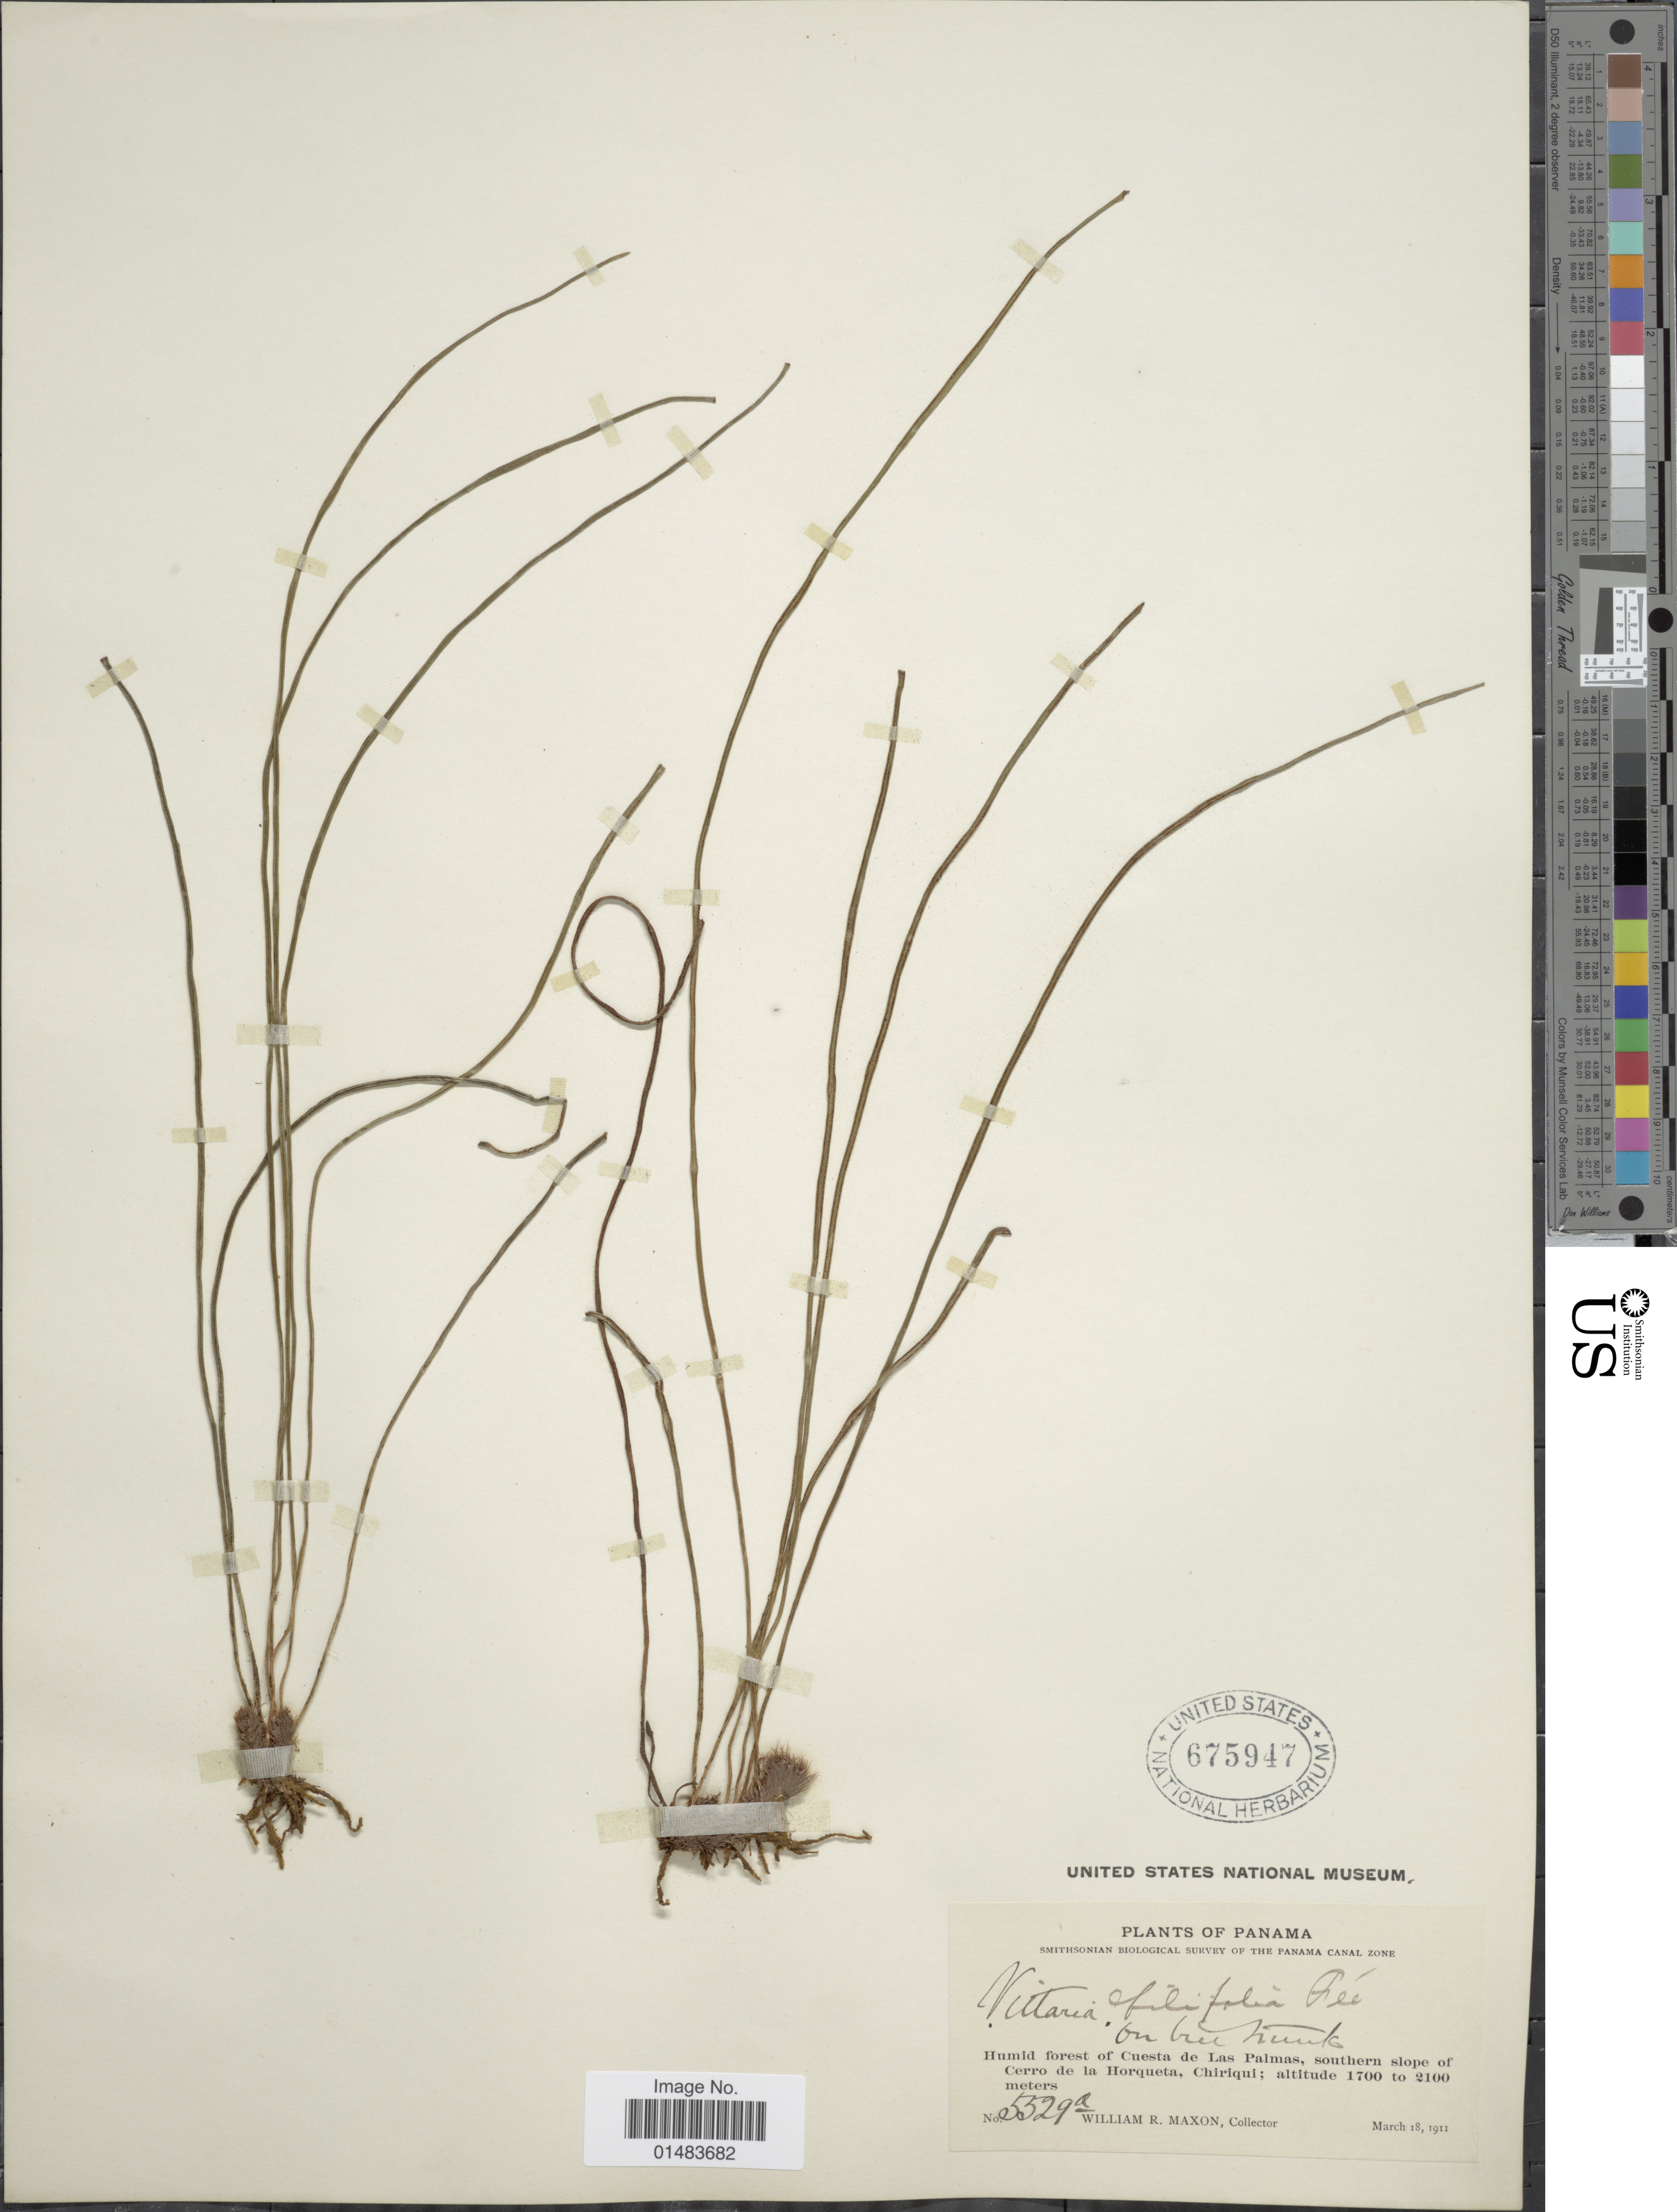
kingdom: Plantae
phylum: Tracheophyta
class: Polypodiopsida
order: Polypodiales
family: Pteridaceae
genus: Vittaria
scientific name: Vittaria graminifolia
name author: Kaulf.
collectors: W. R. Maxon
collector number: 5529a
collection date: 1911-03-18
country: Panama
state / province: Chiriqui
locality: Plants of Panama, Humid forest of Cuesta de Las Palmas, southern slope of Cerro de la Horqueta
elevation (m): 1700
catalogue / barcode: US 675947